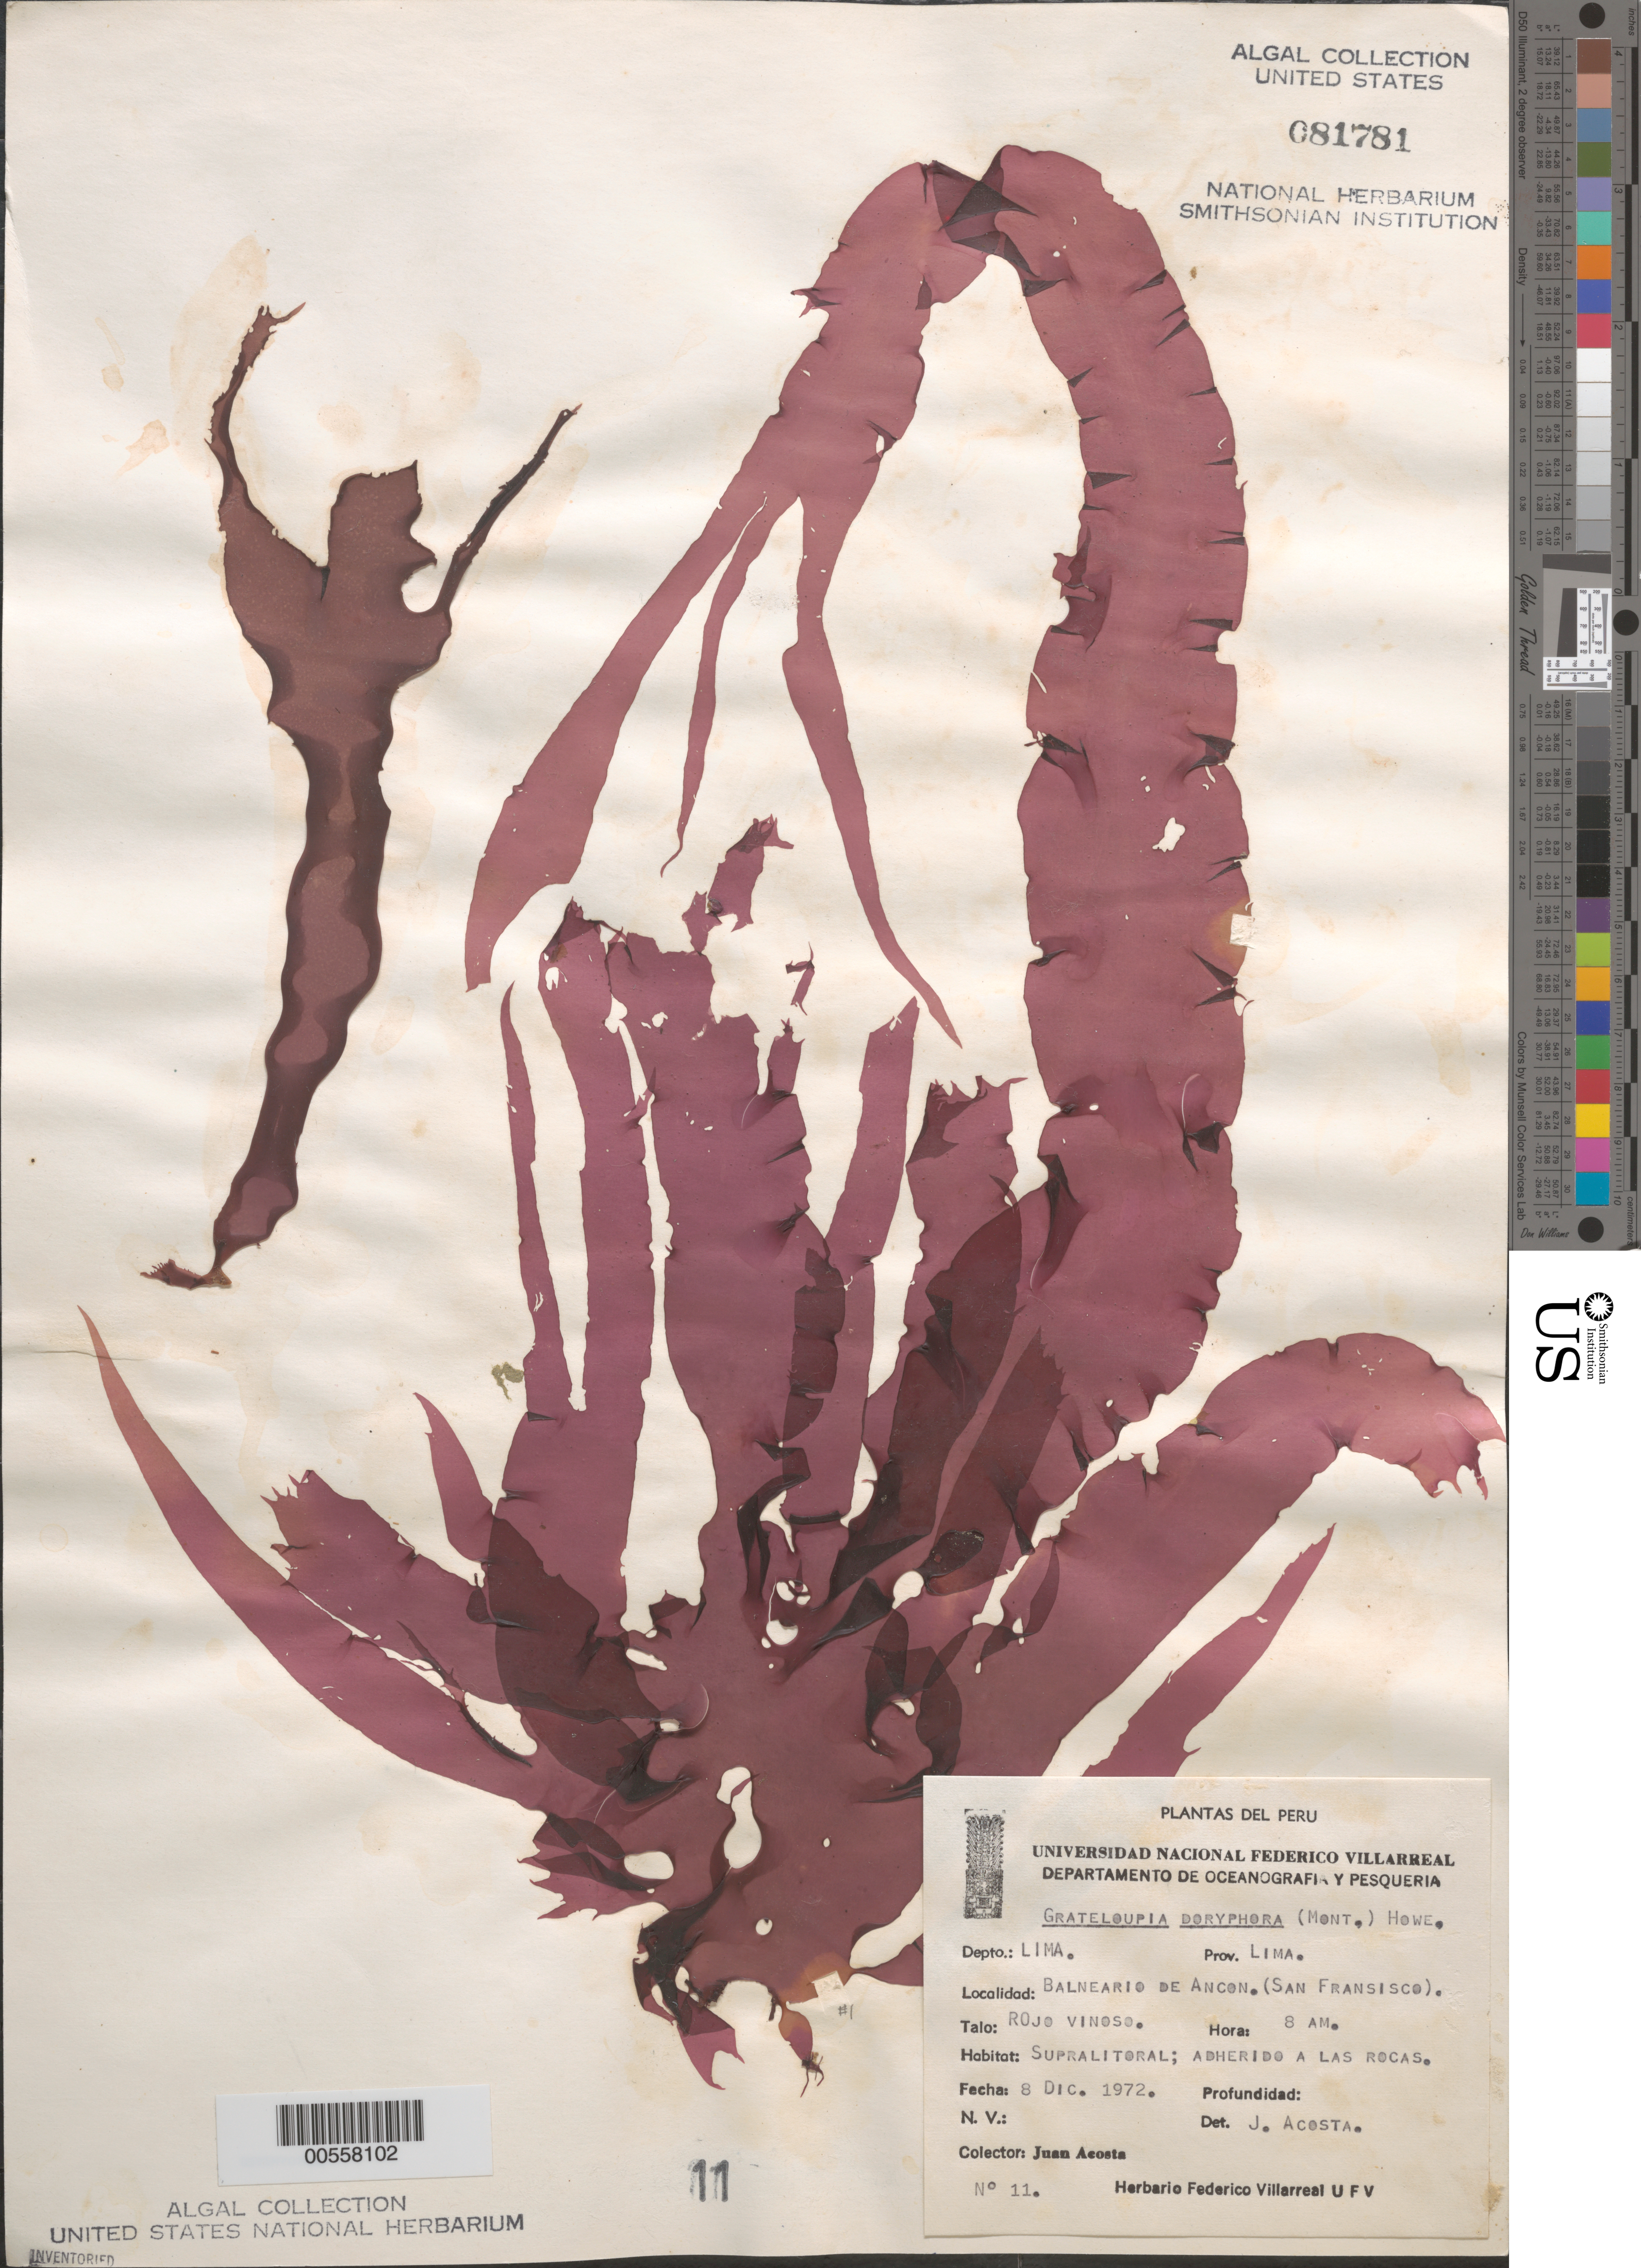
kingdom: Plantae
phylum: Rhodophyta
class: Florideophyceae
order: Halymeniales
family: Halymeniaceae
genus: Grateloupia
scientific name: Grateloupia doryphora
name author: (Mont.) Howe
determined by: Acosta, J.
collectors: J. Acosta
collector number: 11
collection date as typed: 08 Dec 1972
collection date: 1972-12-08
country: Peru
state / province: Lima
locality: Balneario de ancon (san francisco), lima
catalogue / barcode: US 81781